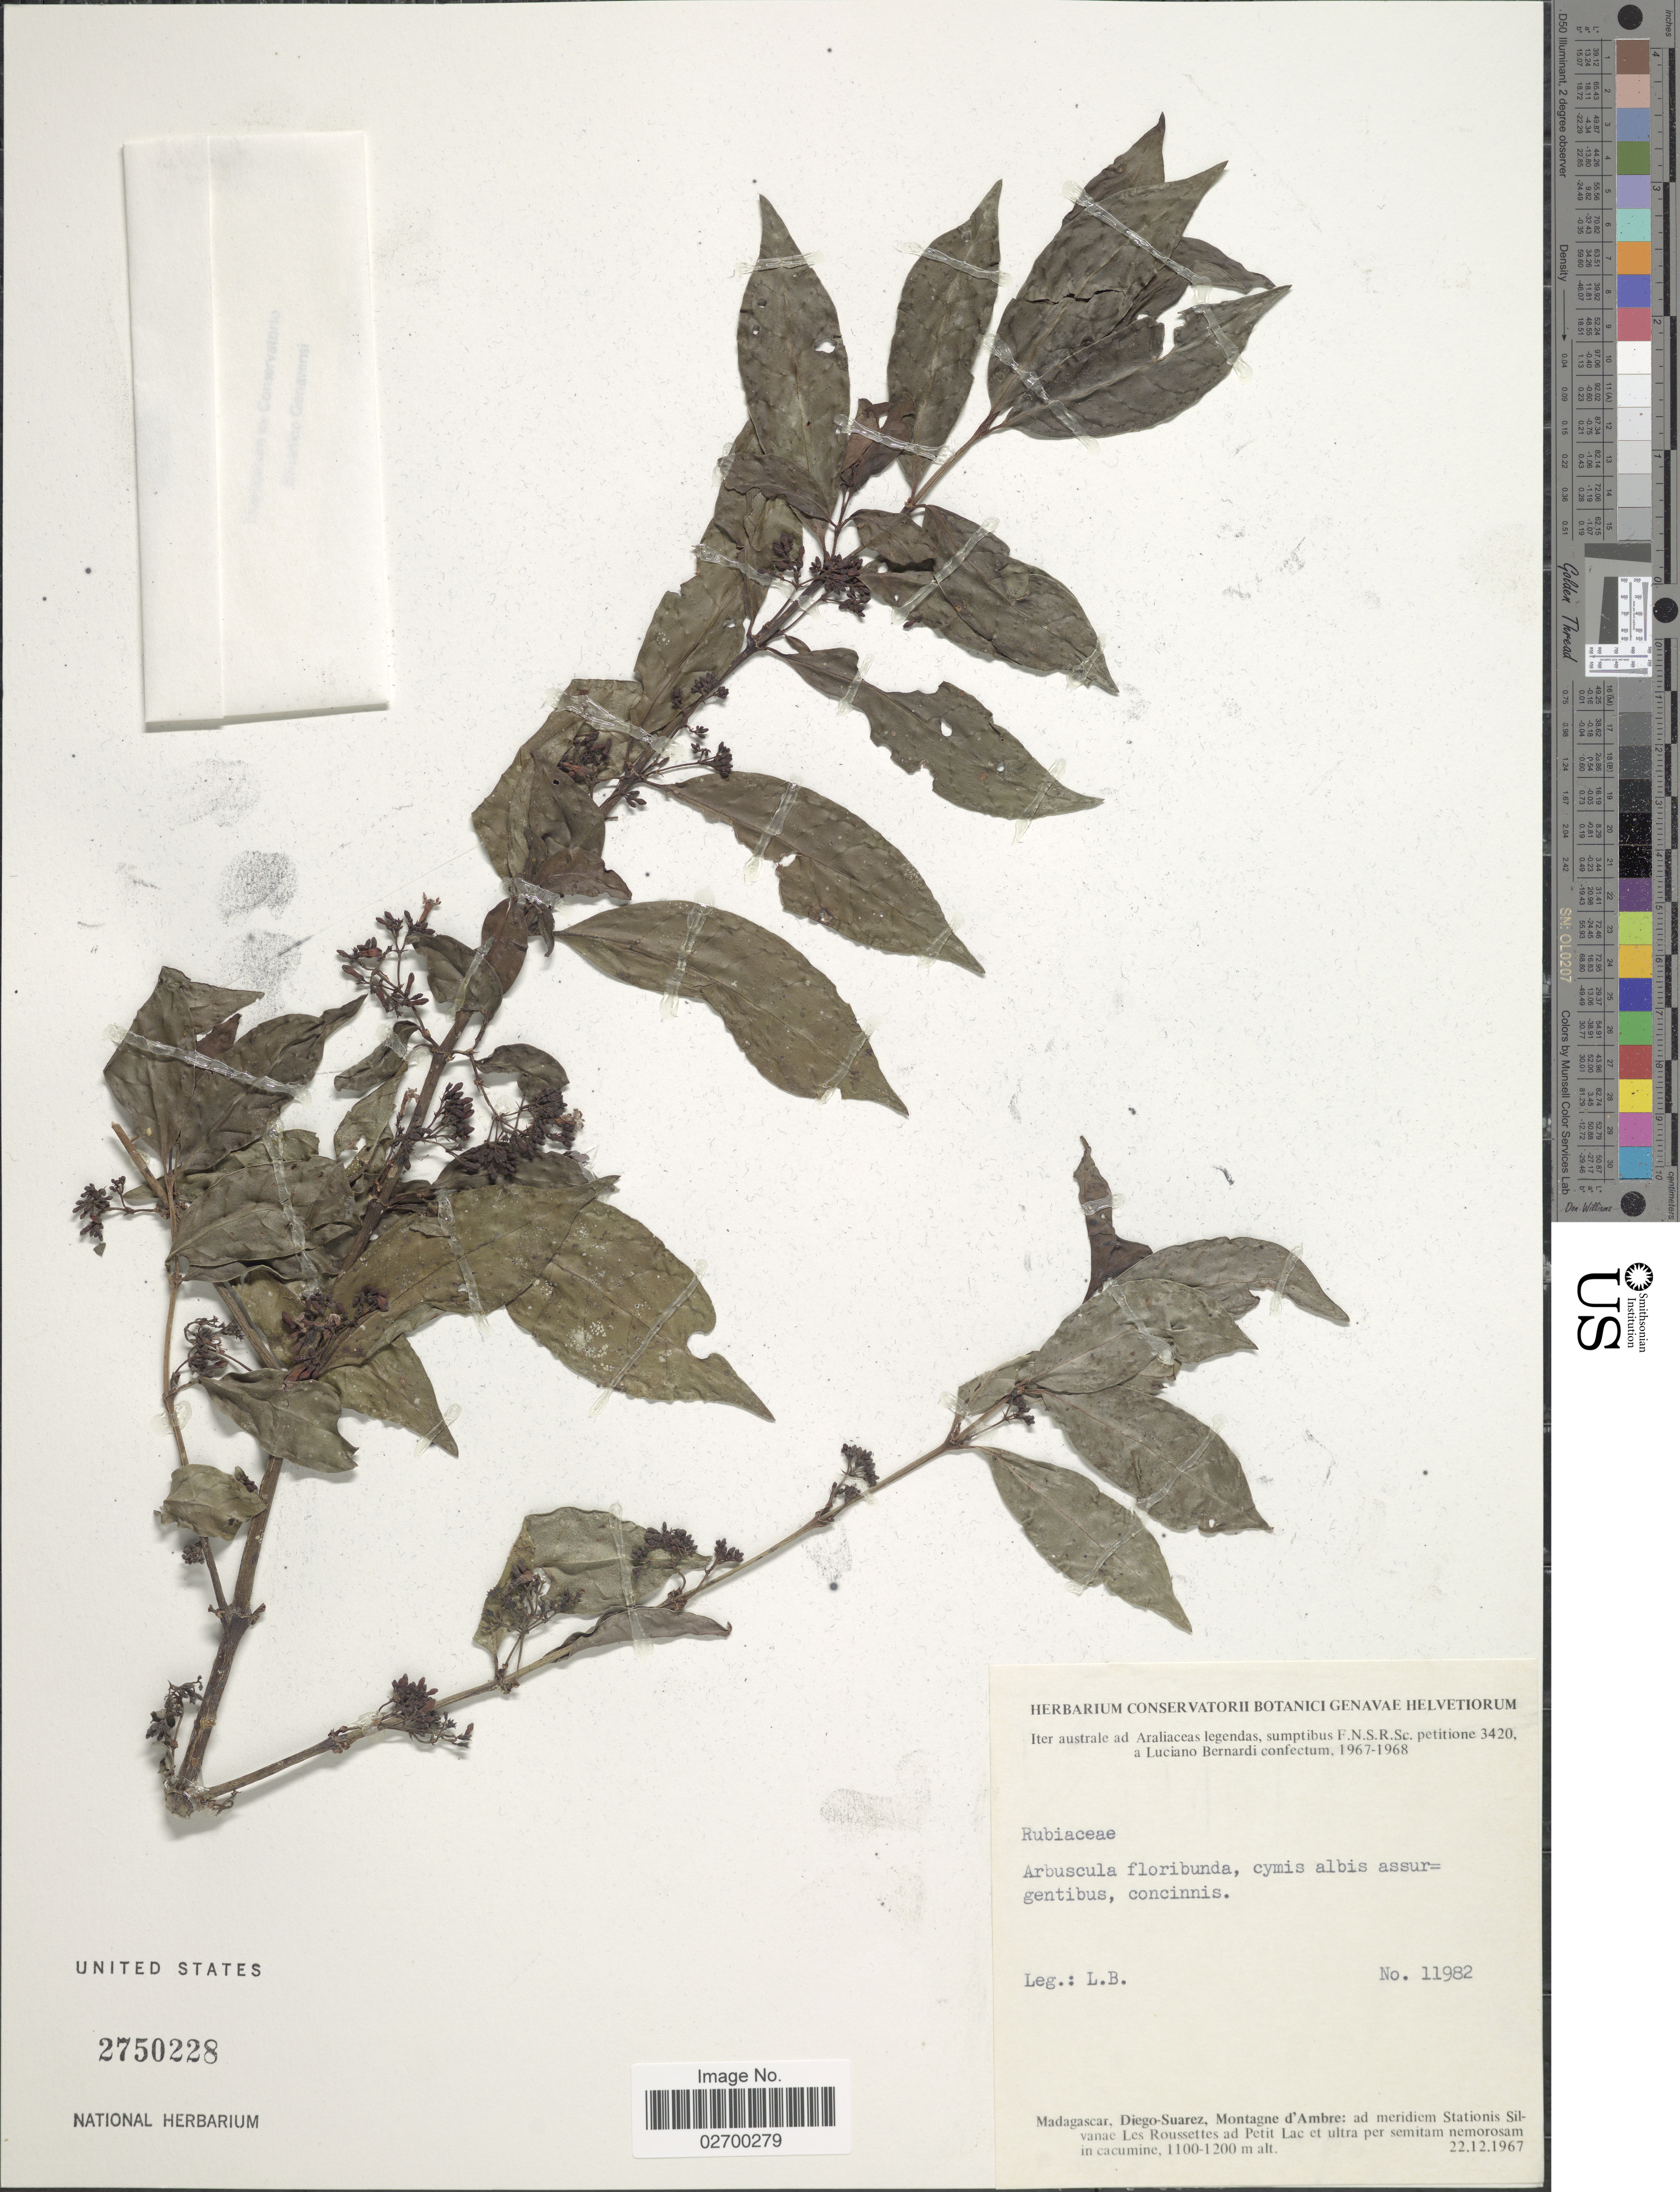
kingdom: Plantae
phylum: Tracheophyta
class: Magnoliopsida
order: Gentianales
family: Rubiaceae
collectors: L. Bernardi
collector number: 11982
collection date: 1967-12-22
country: Madagascar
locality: Diego-Suarez, Montagne d'Ambre: ad meridiem Stationis Silvanae Les Roussettes ad Petit Lac et ultra per semitam nemorosam in cacumine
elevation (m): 1100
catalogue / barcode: US 2750228